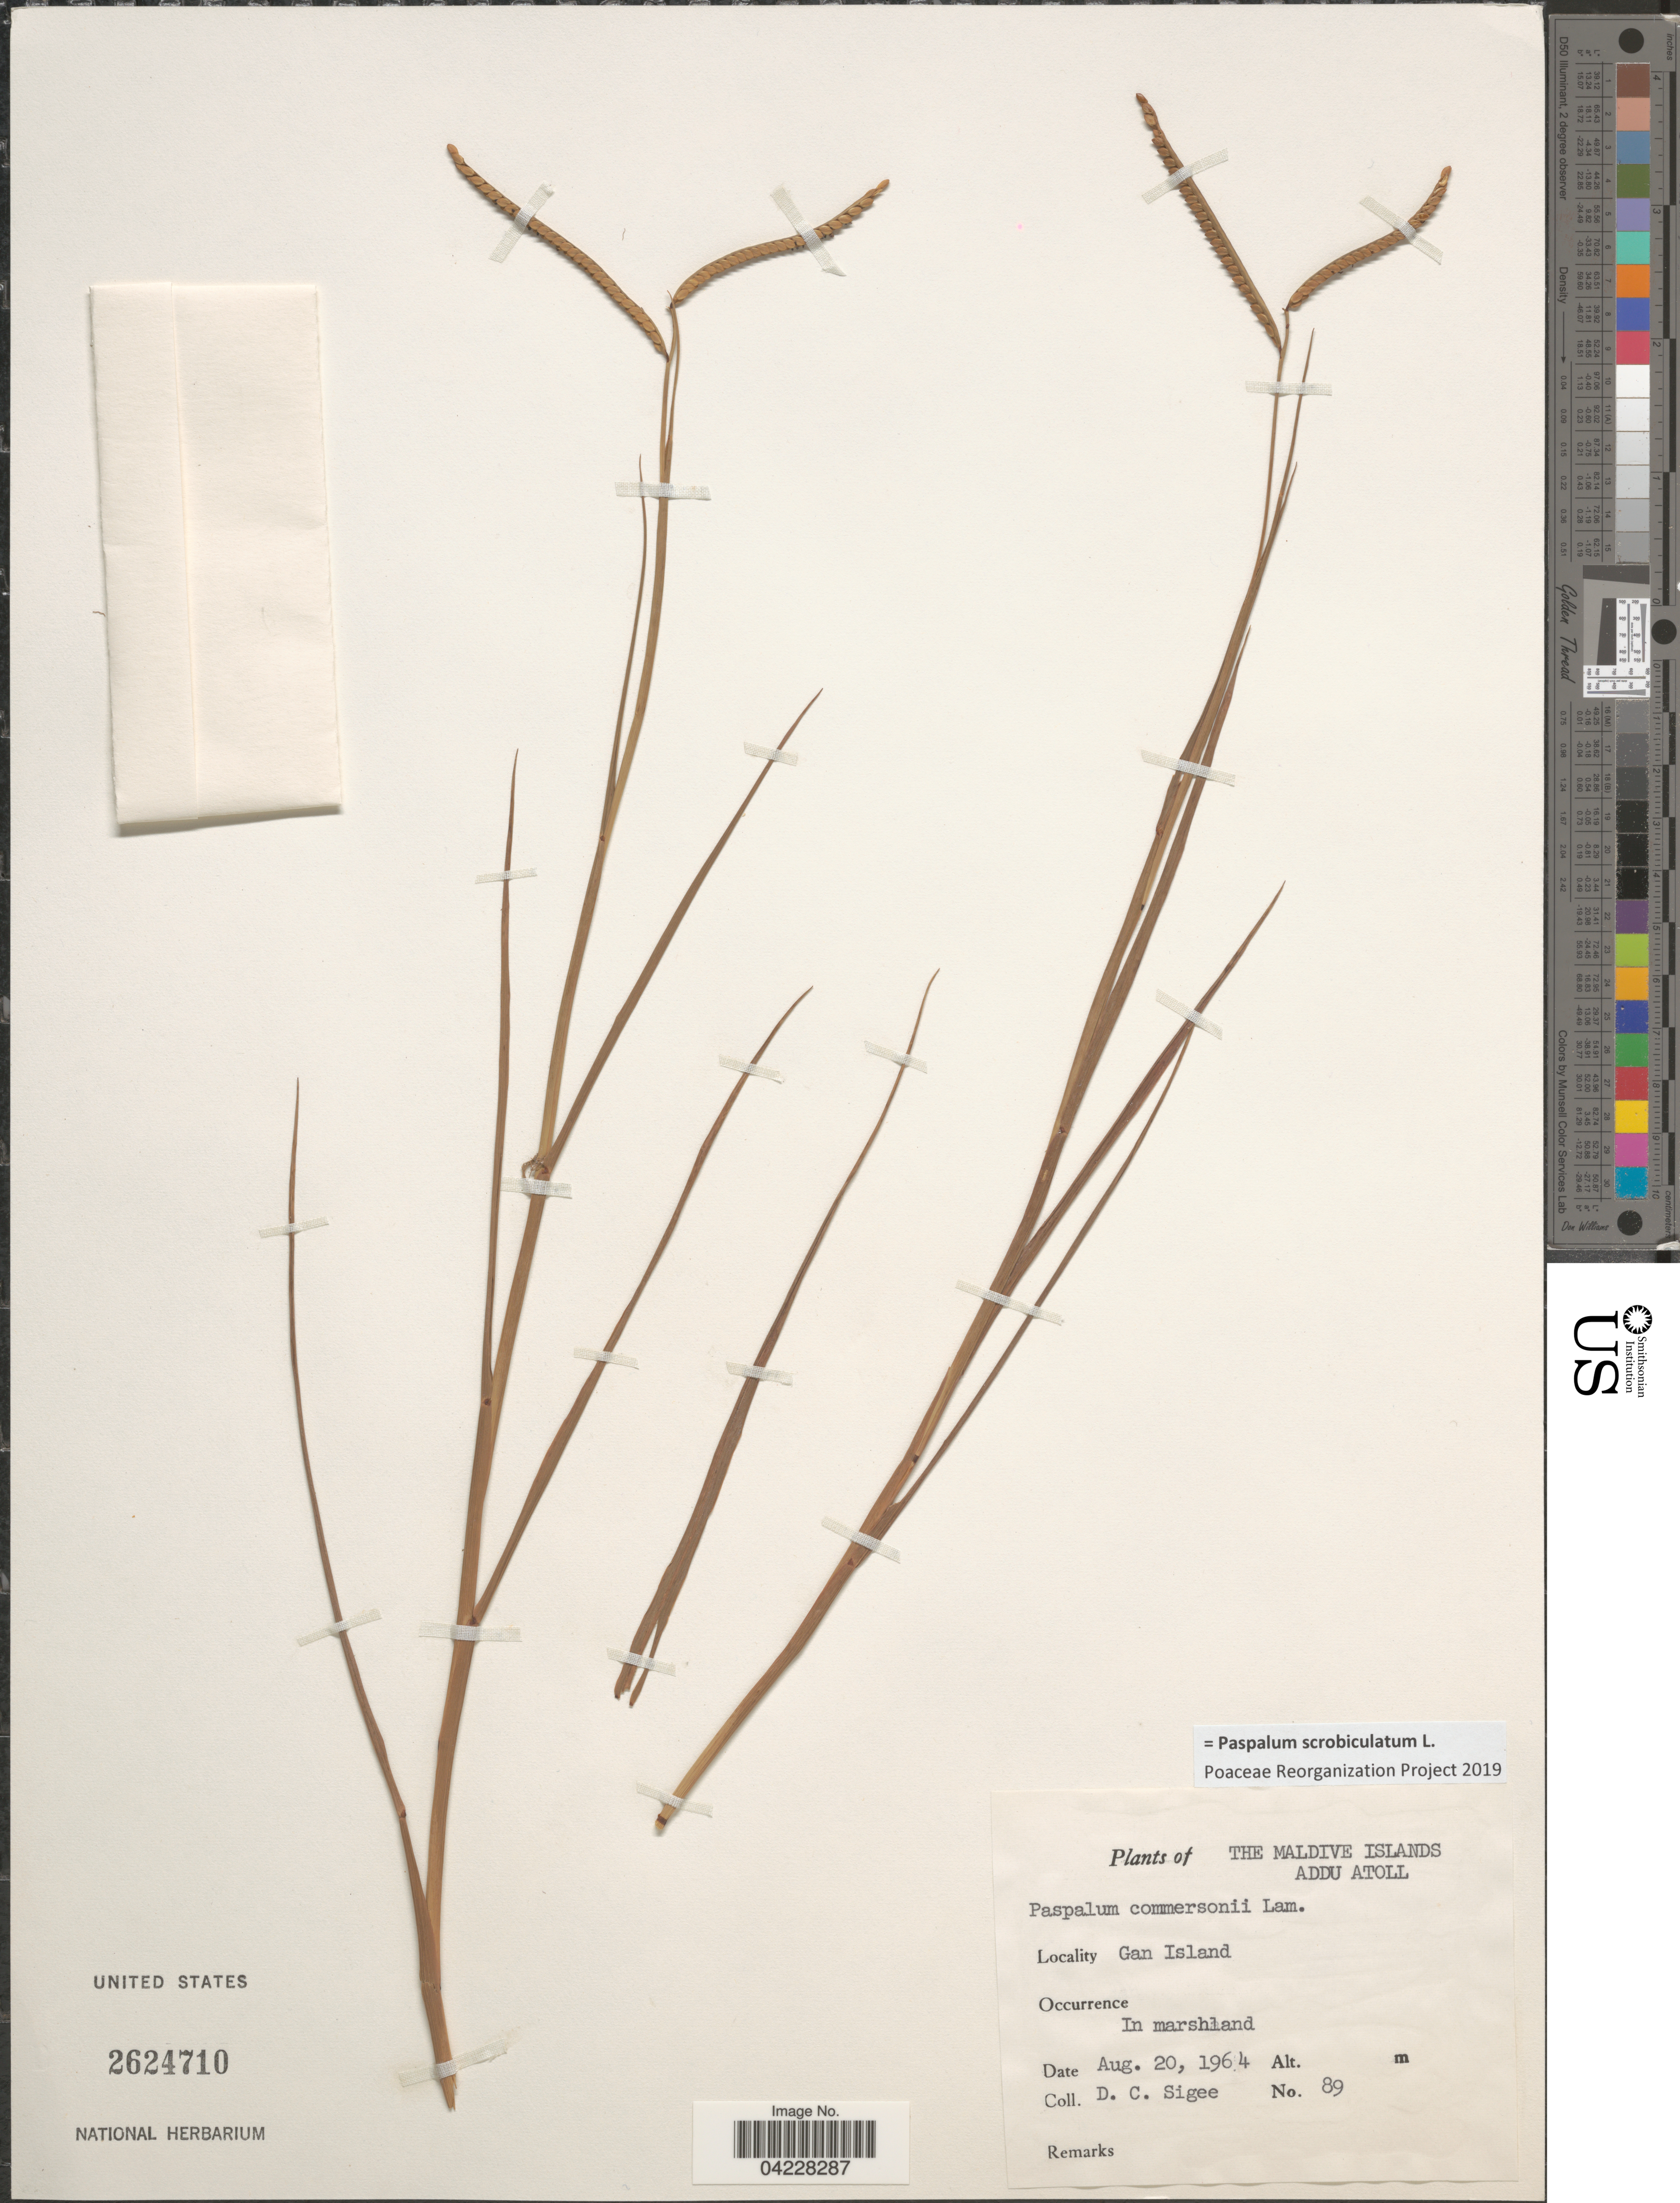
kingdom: Plantae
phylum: Tracheophyta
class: Liliopsida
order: Poales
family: Poaceae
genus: Paspalum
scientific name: Paspalum scrobiculatum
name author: L.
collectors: D. C. Sigee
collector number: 89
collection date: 1964-08-20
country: Maldive Islands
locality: Addu Atoll. Gan Island. In marshland.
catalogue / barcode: US 2624710